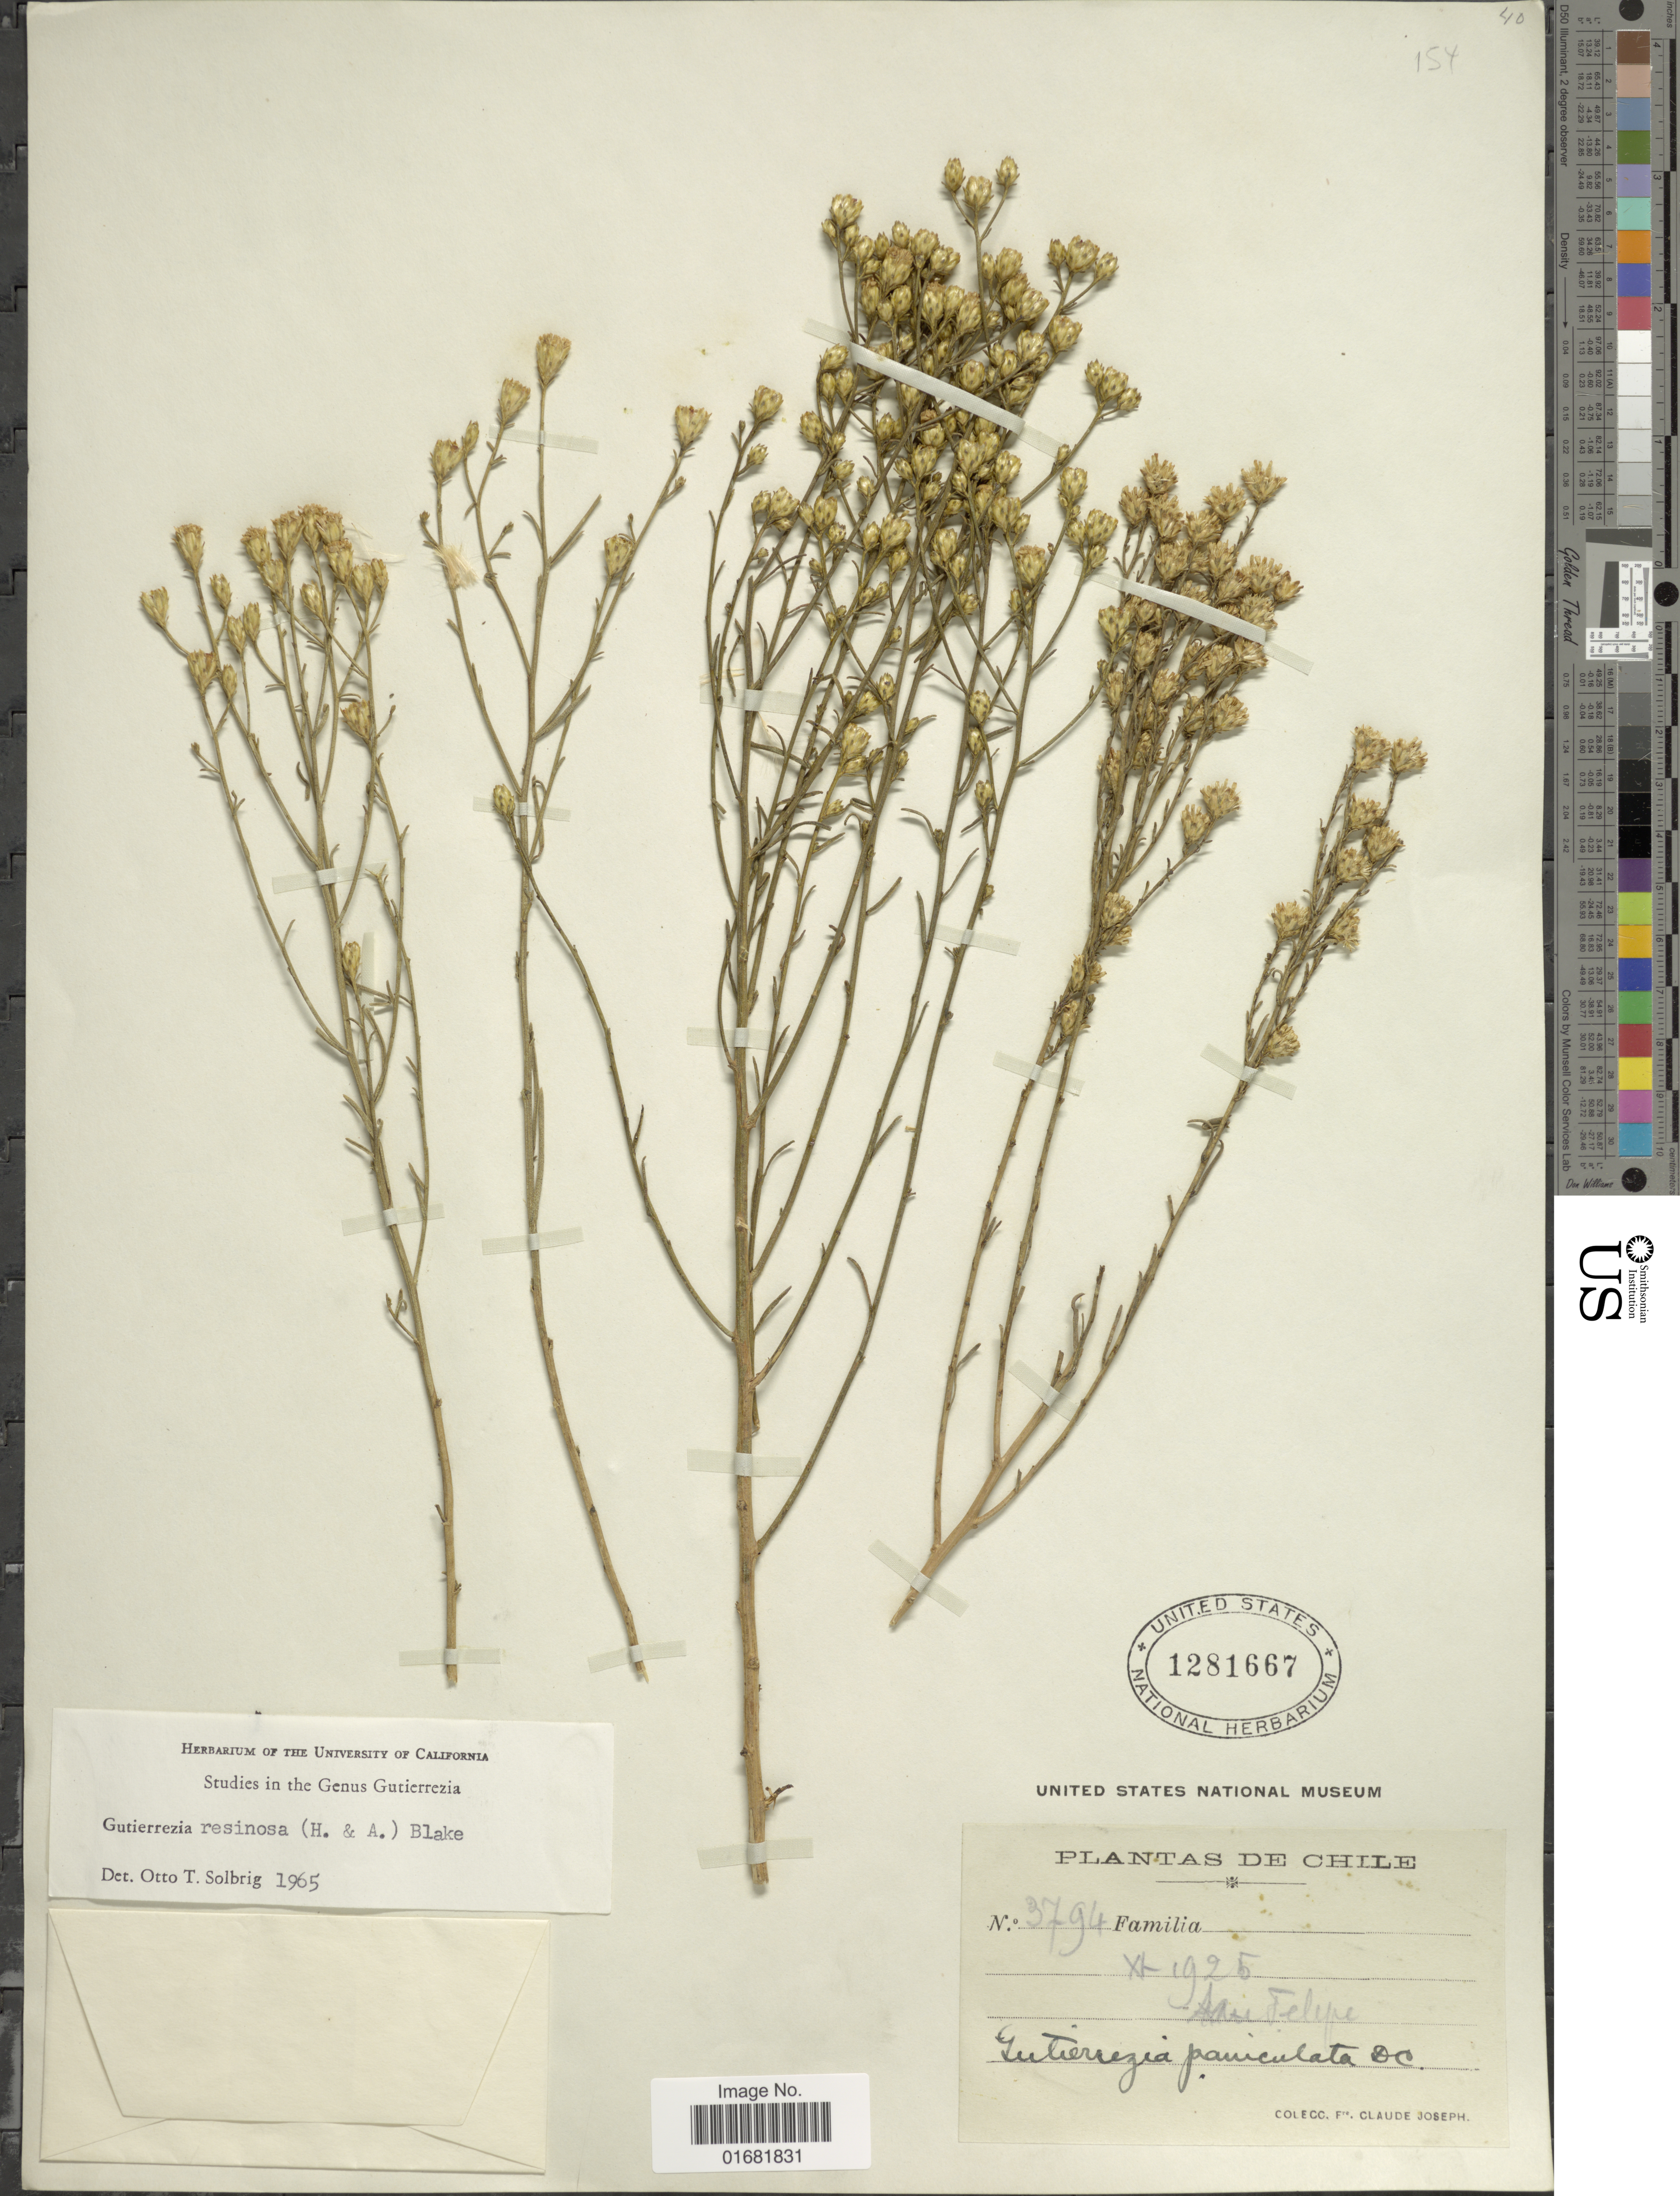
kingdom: Plantae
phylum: Tracheophyta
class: Magnoliopsida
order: Asterales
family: Asteraceae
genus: Gutierrezia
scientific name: Gutierrezia resinosa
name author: (Hook. & Arn.) S.F. Blake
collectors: Bro. Claude-Joseph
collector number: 3794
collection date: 1925-11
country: Chile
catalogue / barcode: US 1281667